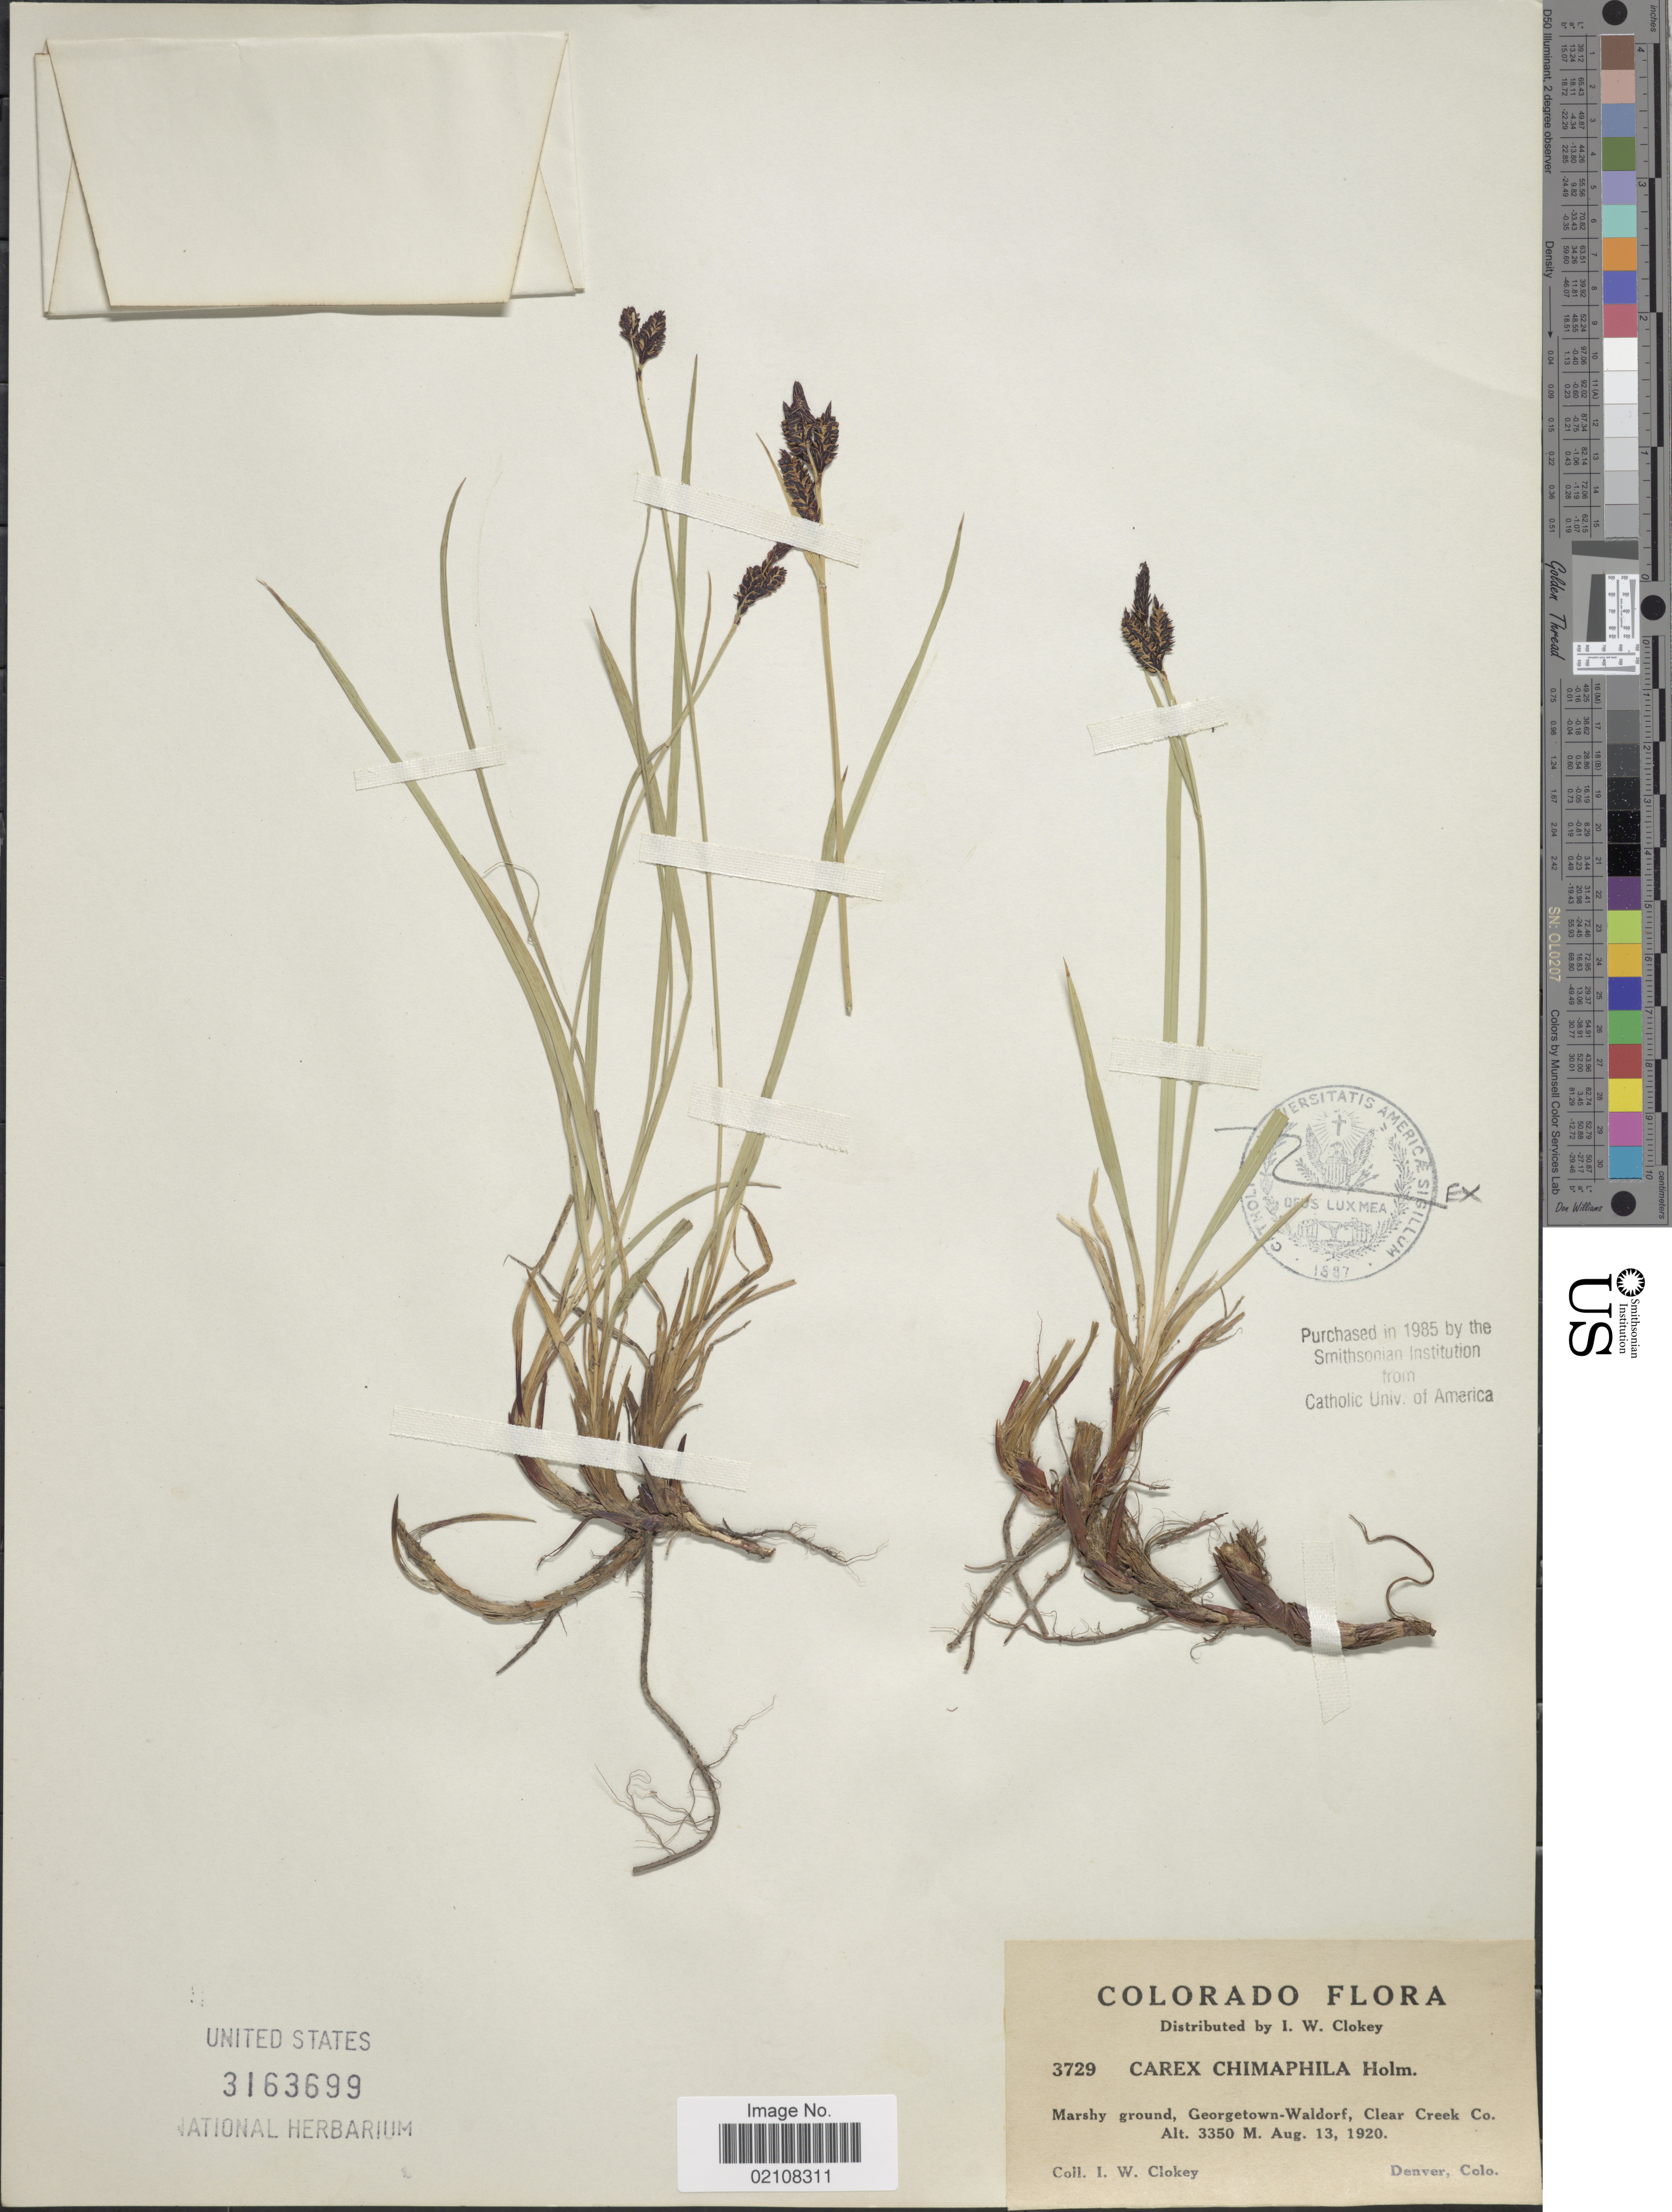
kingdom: Plantae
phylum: Tracheophyta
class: Liliopsida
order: Poales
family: Cyperaceae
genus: Carex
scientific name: Carex scopulorum var. scopulorum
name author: Holm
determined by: Strong, Mark T., (BOT), Smithsonian Institution - National Museum of Natural History (UNITED STATES)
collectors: I. W. Clokey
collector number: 3729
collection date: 1920-08-13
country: United States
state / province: Colorado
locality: Marshy ground, Georgetown-Waldrof, Clear Creek Co.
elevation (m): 3350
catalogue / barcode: US 3163699